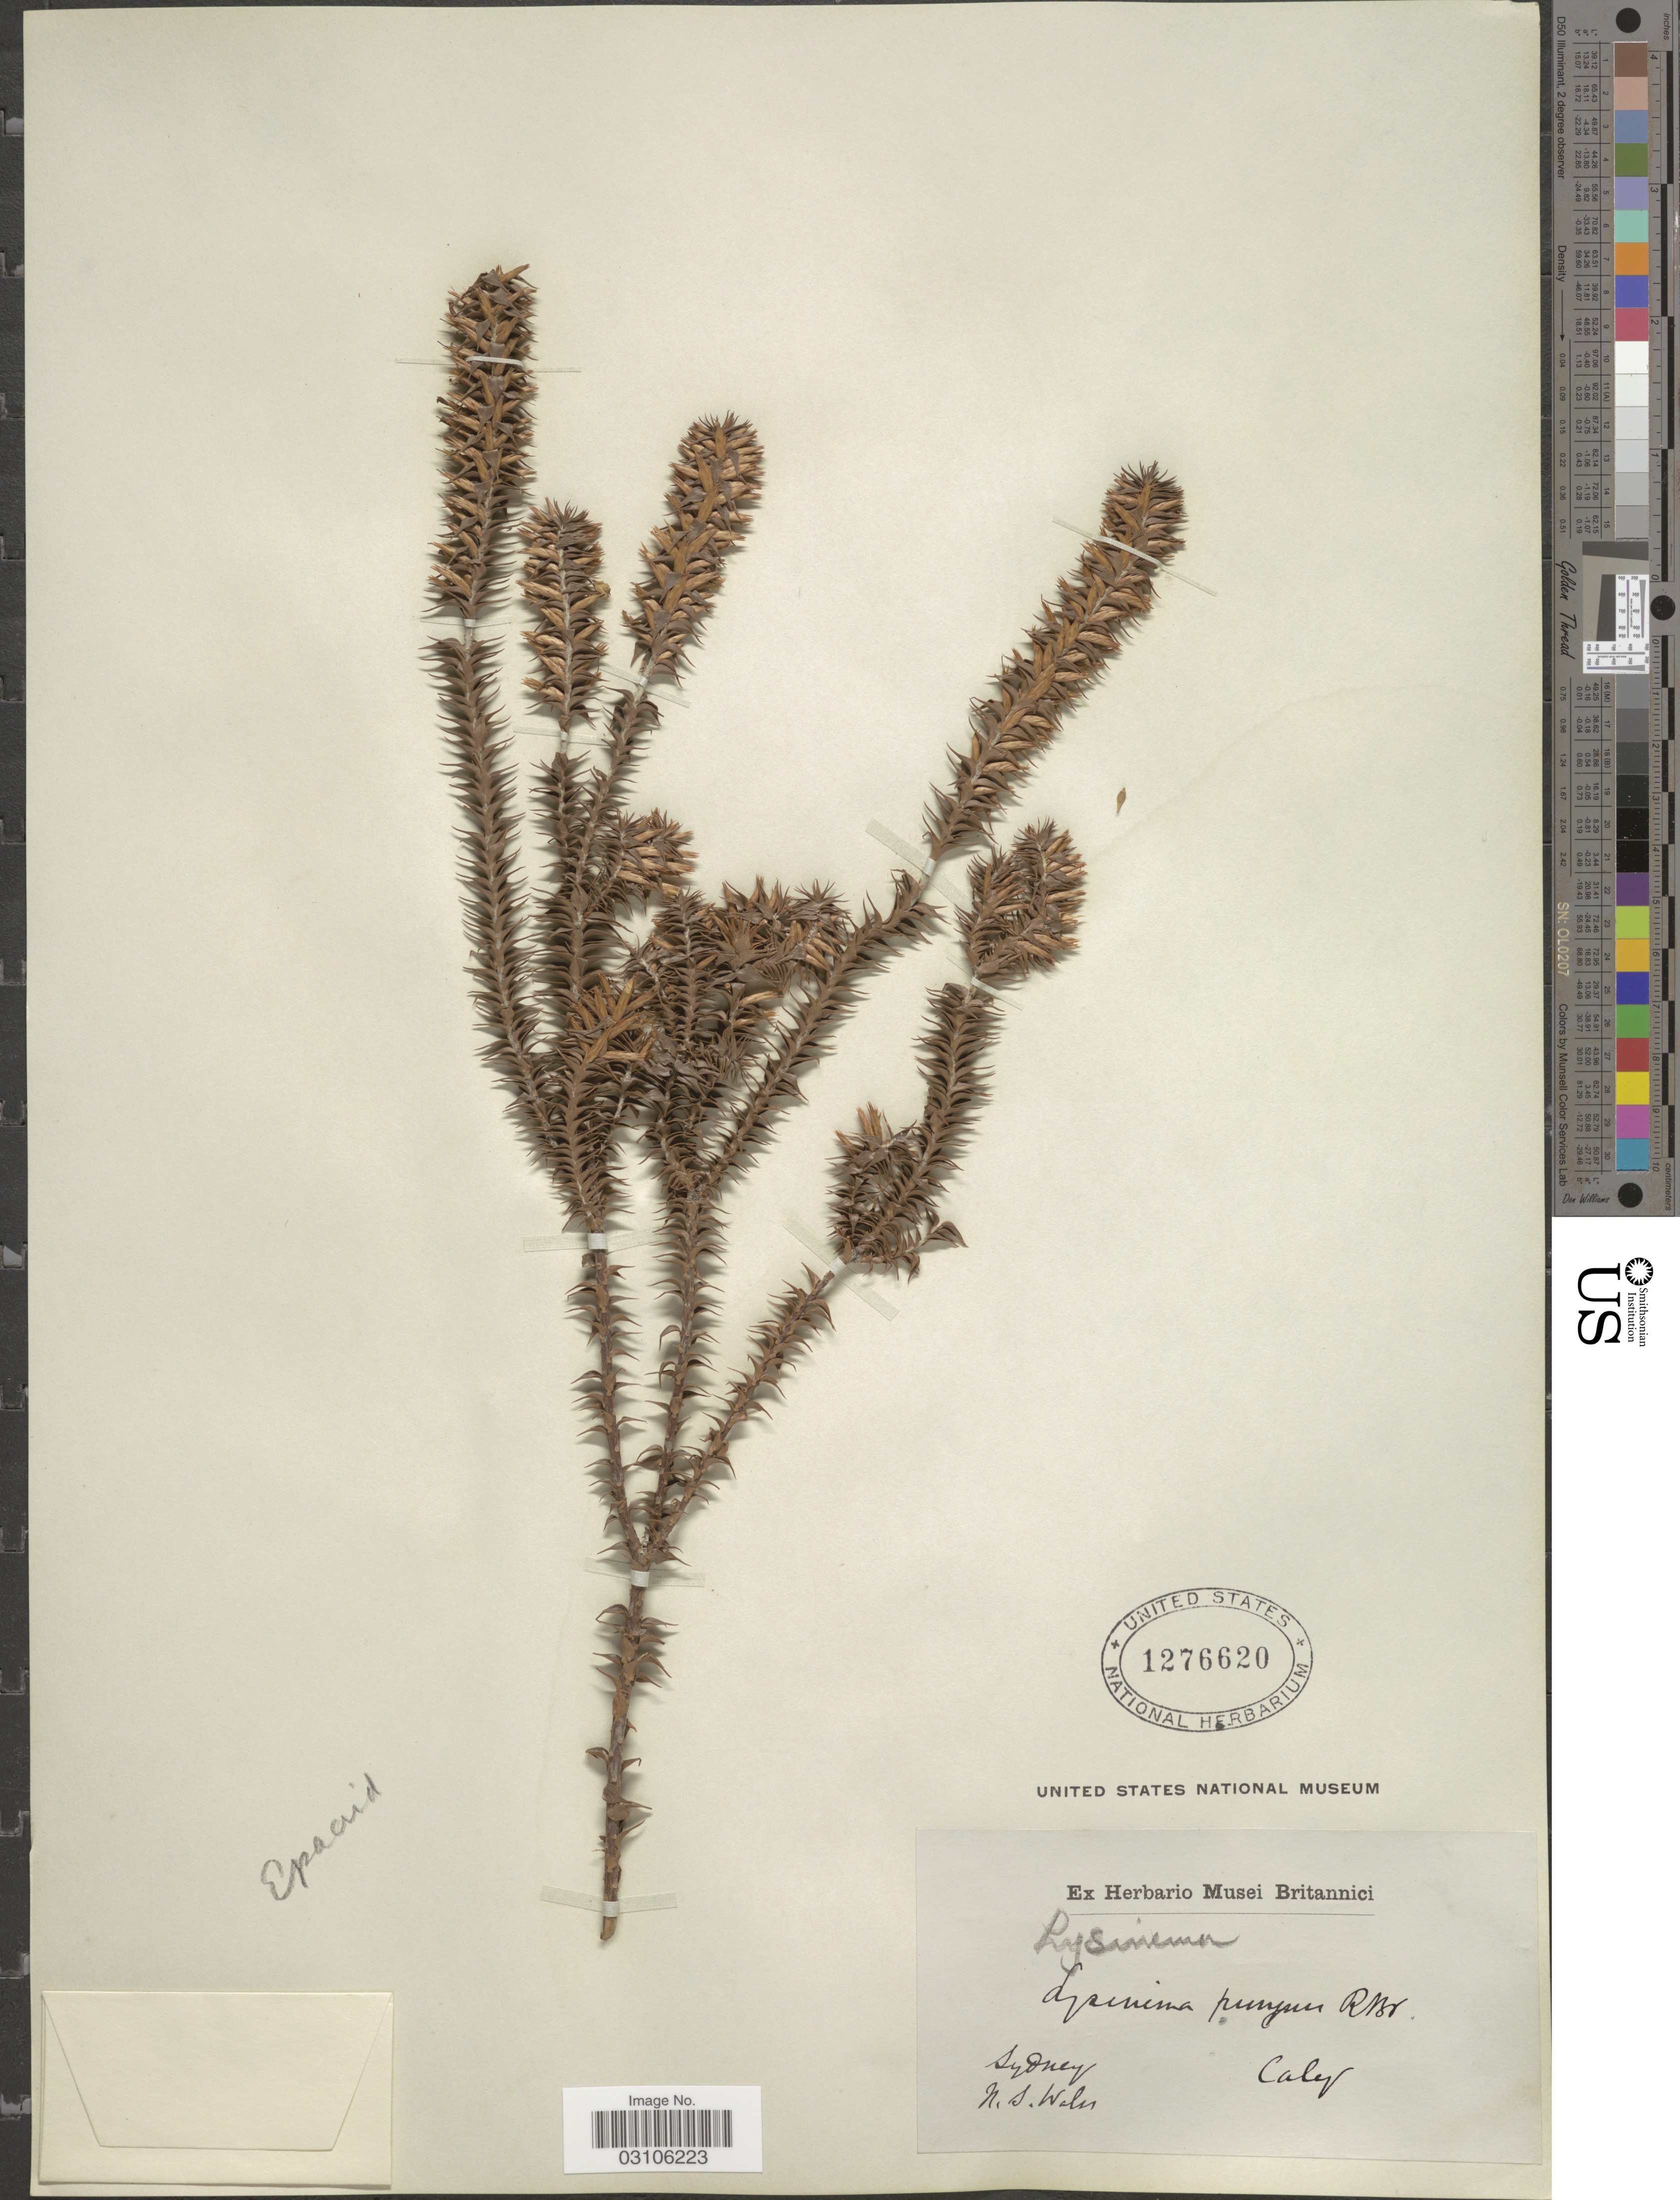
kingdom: Plantae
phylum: Tracheophyta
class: Magnoliopsida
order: Ericales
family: Ericaceae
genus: Woollsia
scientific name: Woollsia pungens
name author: (Cav.) F. Muell.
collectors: -. Caley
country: Australia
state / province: New South Wales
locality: Sydney. N.S.Wales.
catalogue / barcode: US 1276620